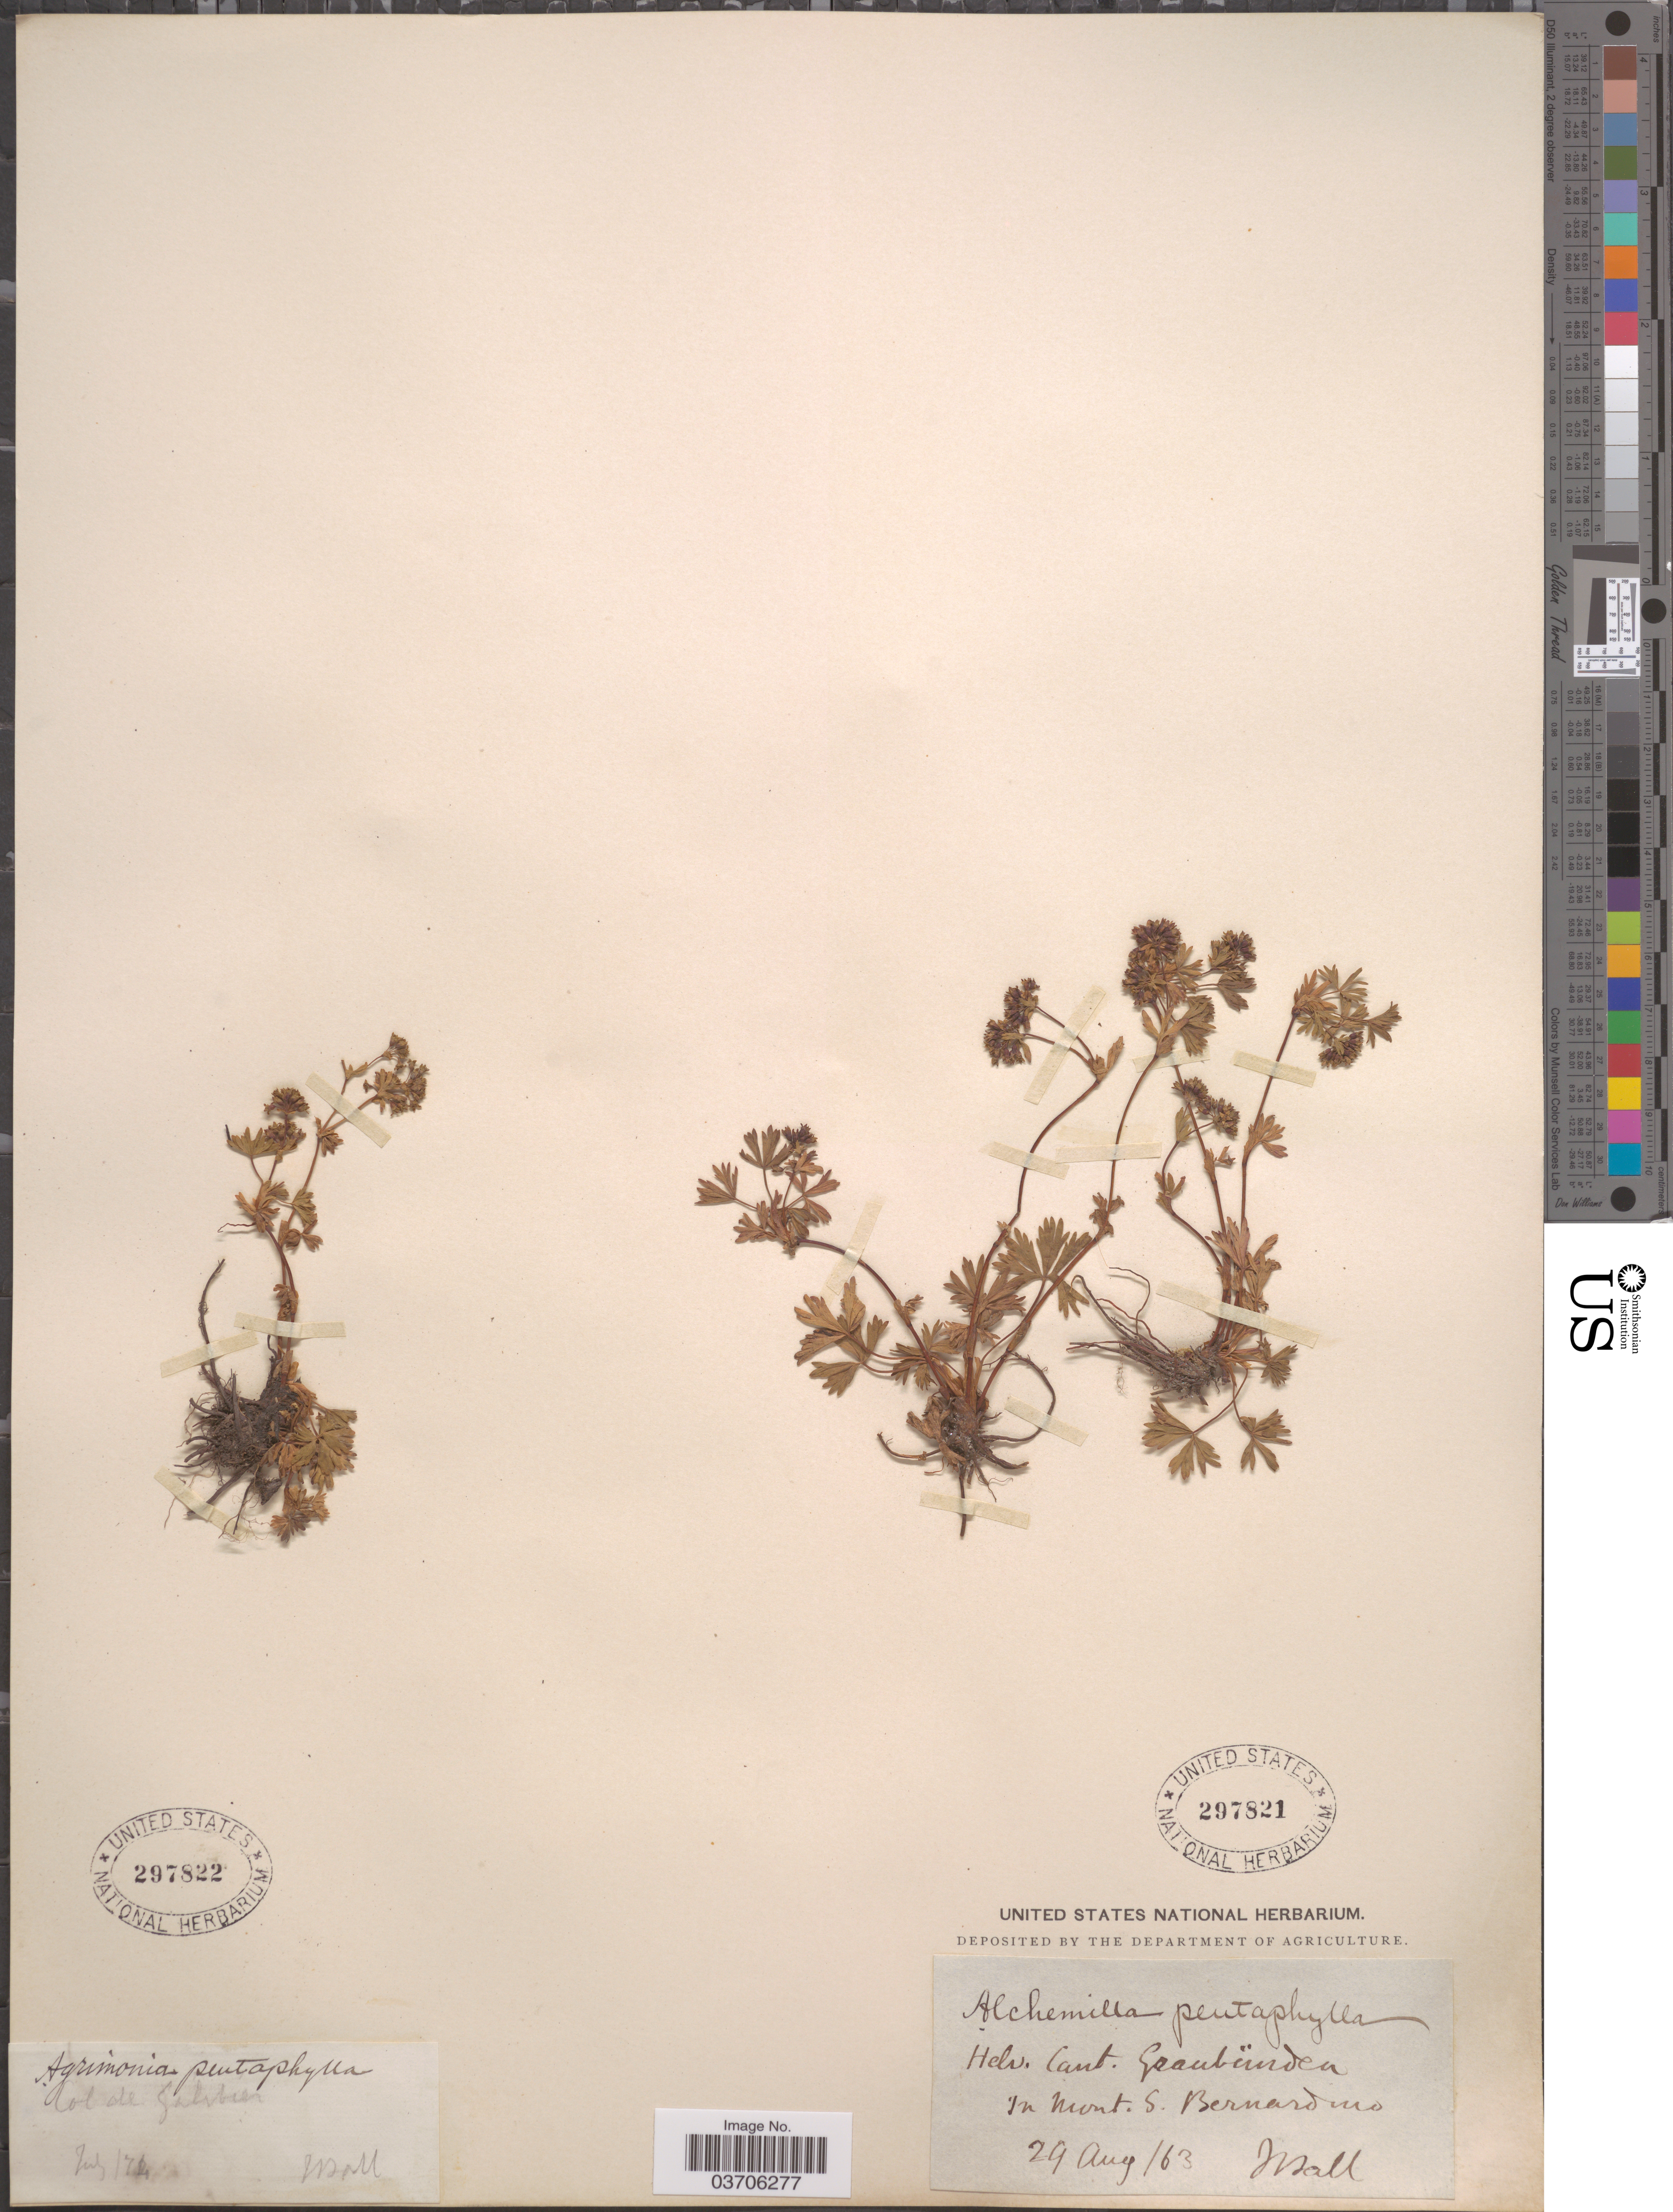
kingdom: Plantae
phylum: Tracheophyta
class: Magnoliopsida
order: Rosales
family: Rosaceae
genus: Alchemilla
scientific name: Alchemilla pentaphylla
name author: L.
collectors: J. Ball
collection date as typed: Transcribed d/m/y: 29/8/63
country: Switzerland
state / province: Graubunden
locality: Helv. Cant. Graubünden. In Mont. S. Bernardino.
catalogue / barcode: US 297821